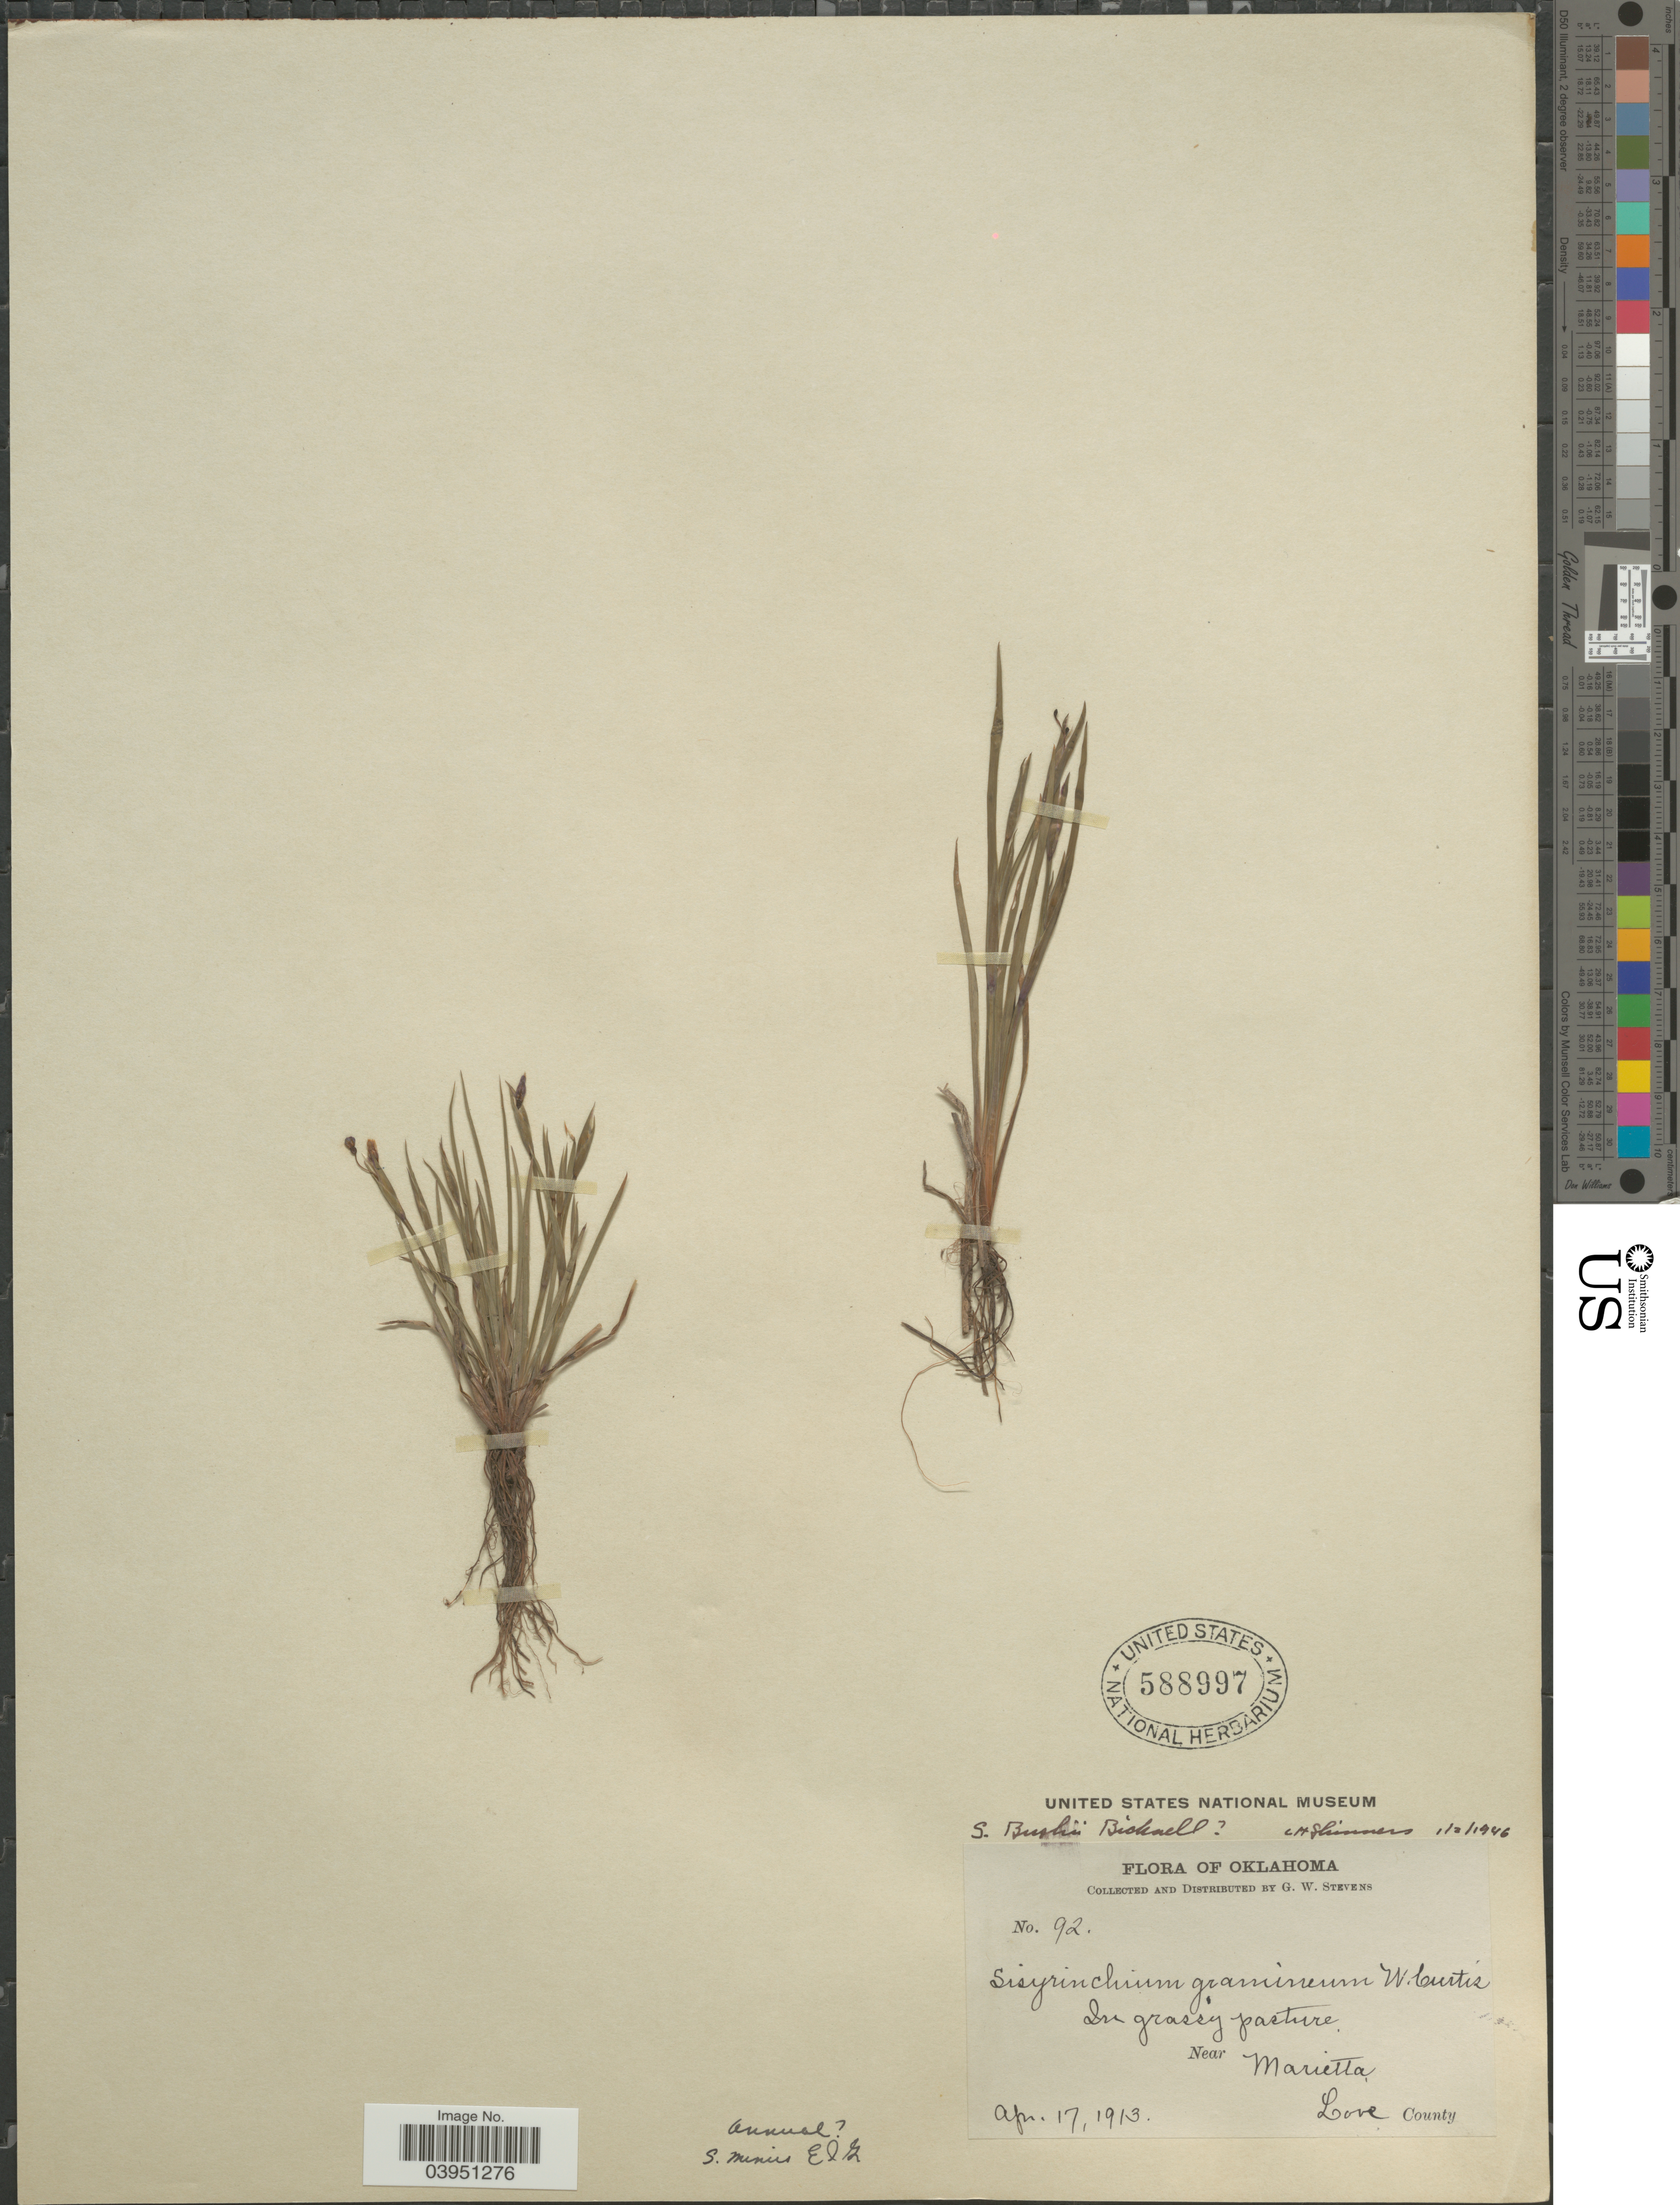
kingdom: Plantae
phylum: Tracheophyta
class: Liliopsida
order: Asparagales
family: Iridaceae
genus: Sisyrinchium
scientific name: Sisyrinchium minus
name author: Engelm. & A. Gray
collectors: G. W. Stevens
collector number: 92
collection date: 1913-04-17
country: United States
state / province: Oklahoma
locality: Near Marietta, Love County.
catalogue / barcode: US 588997